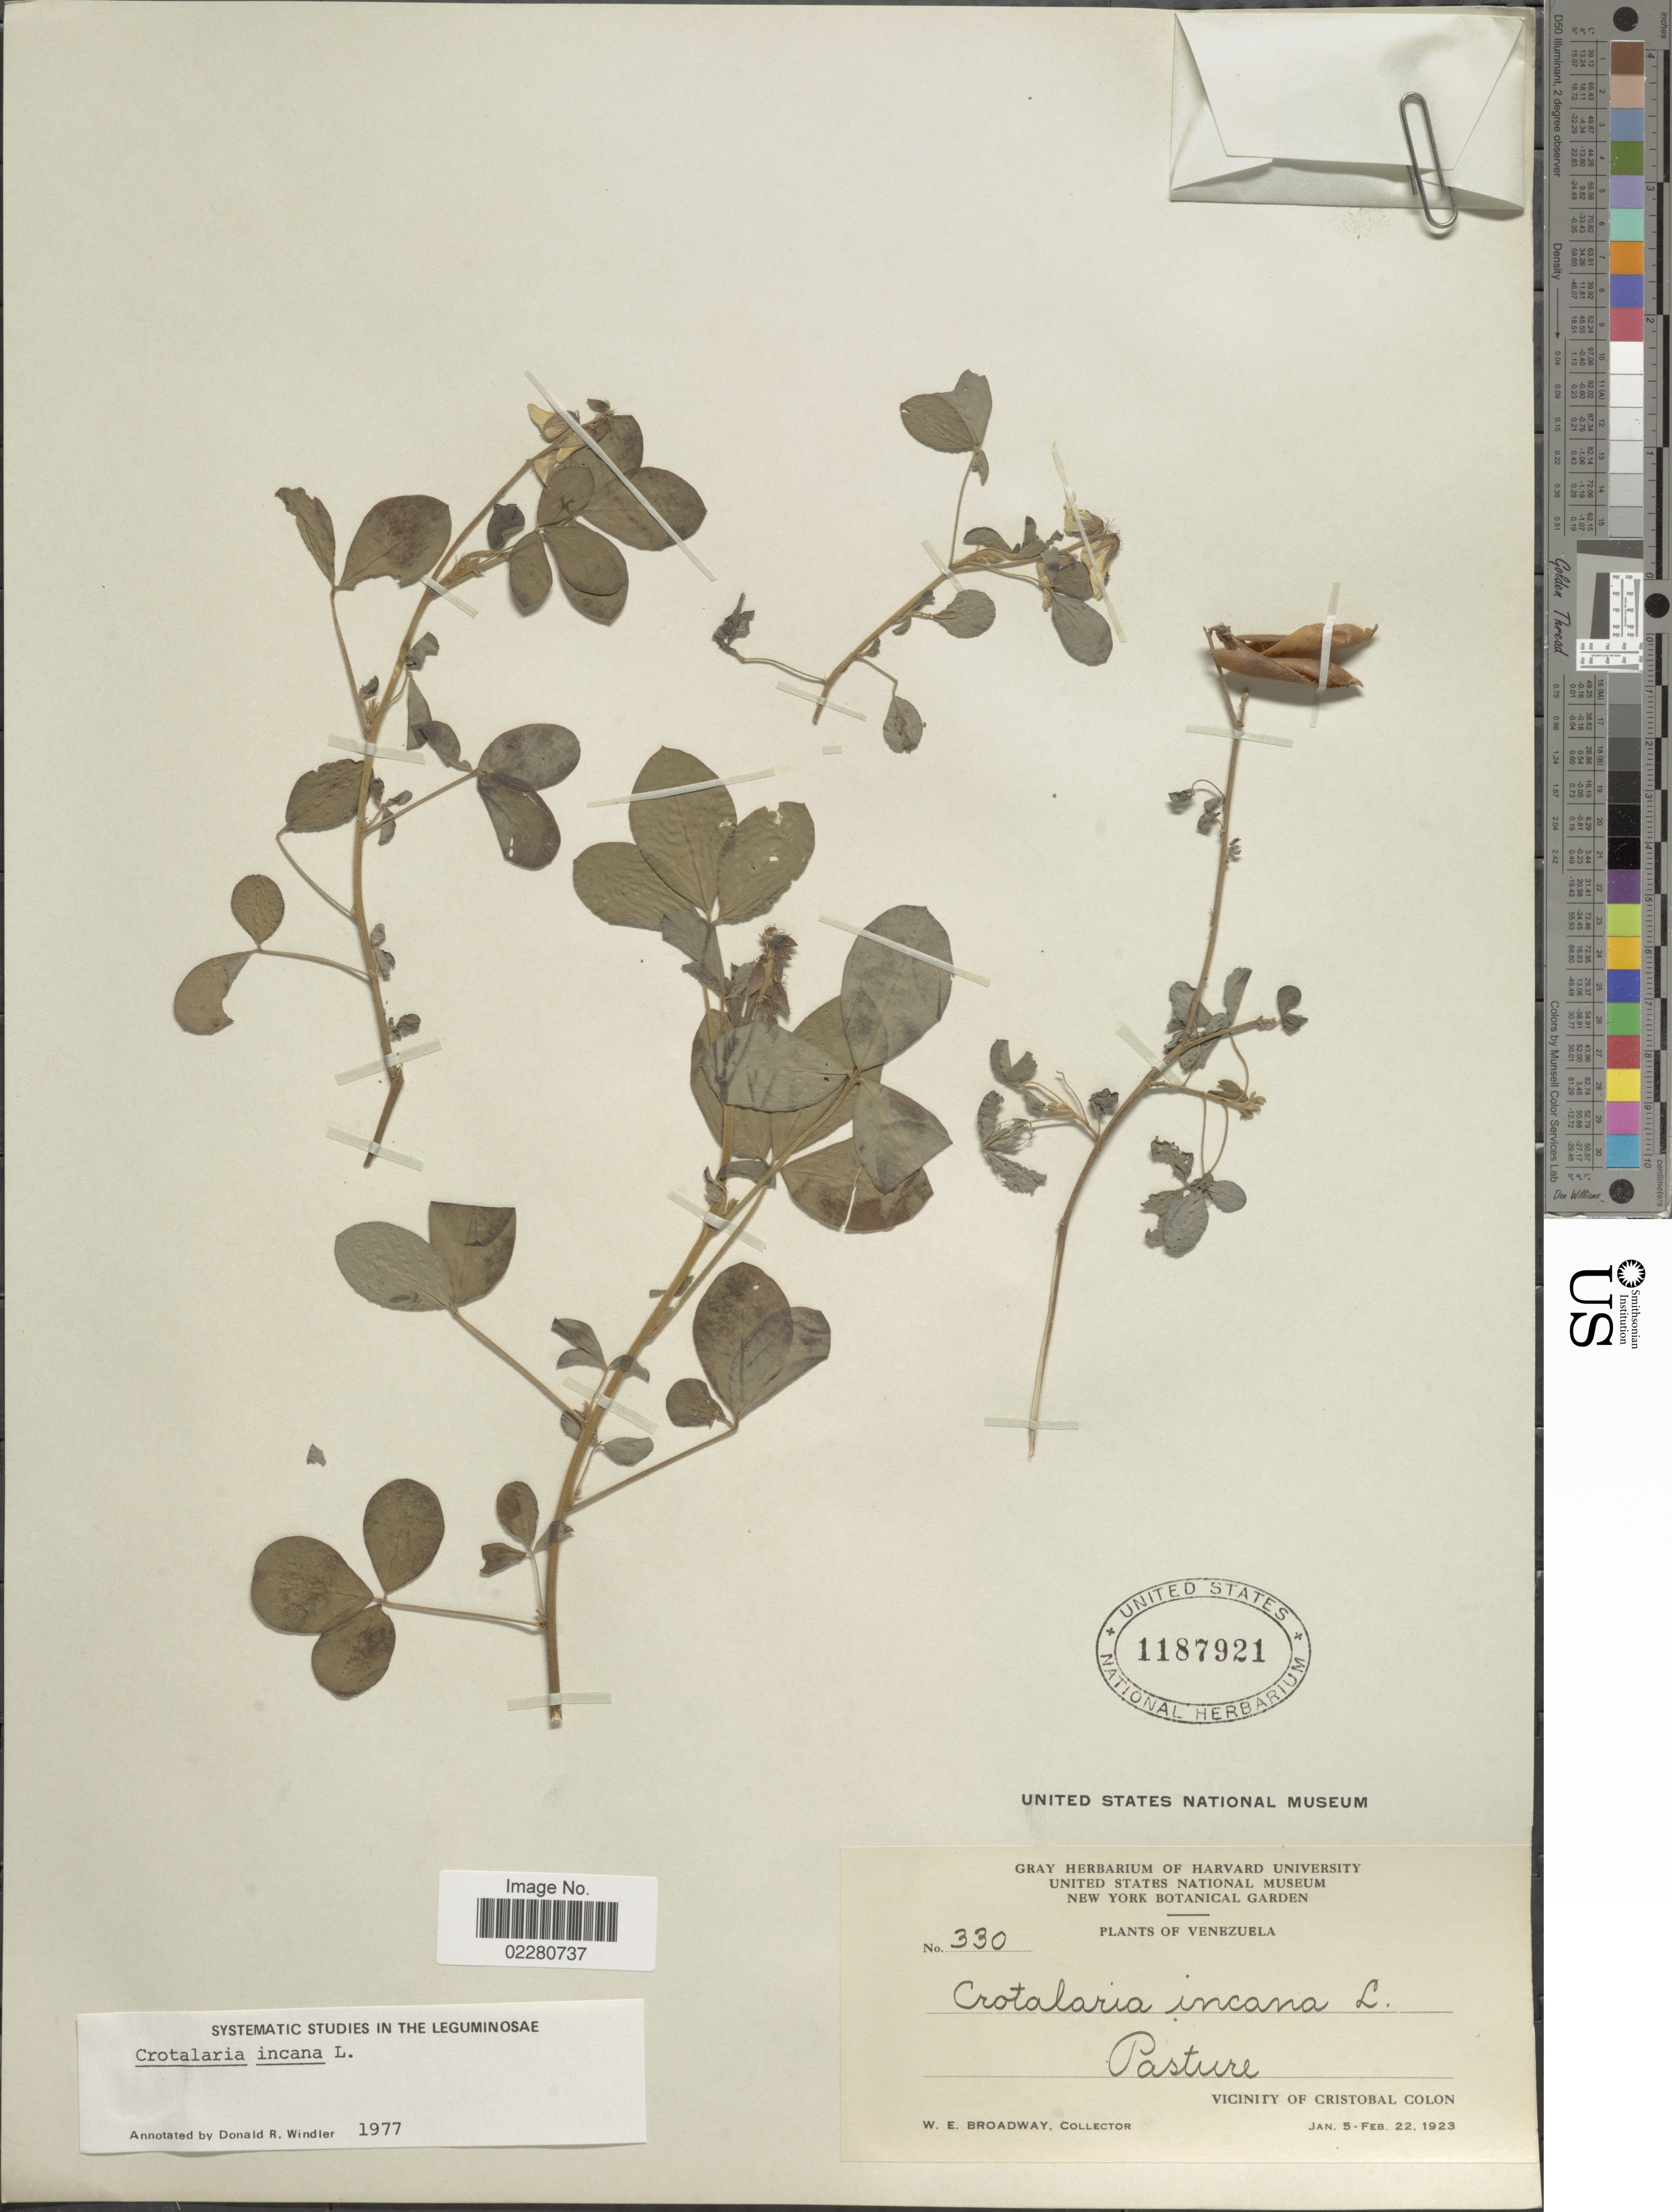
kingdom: Plantae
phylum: Tracheophyta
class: Magnoliopsida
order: Fabales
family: Fabaceae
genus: Crotalaria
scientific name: Crotalaria incana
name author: L.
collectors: W. E. Broadway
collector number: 330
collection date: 1923-01-05/1923-02-22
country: Venezuela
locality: Vicinity of Cristobal Colon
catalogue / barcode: US 1187921